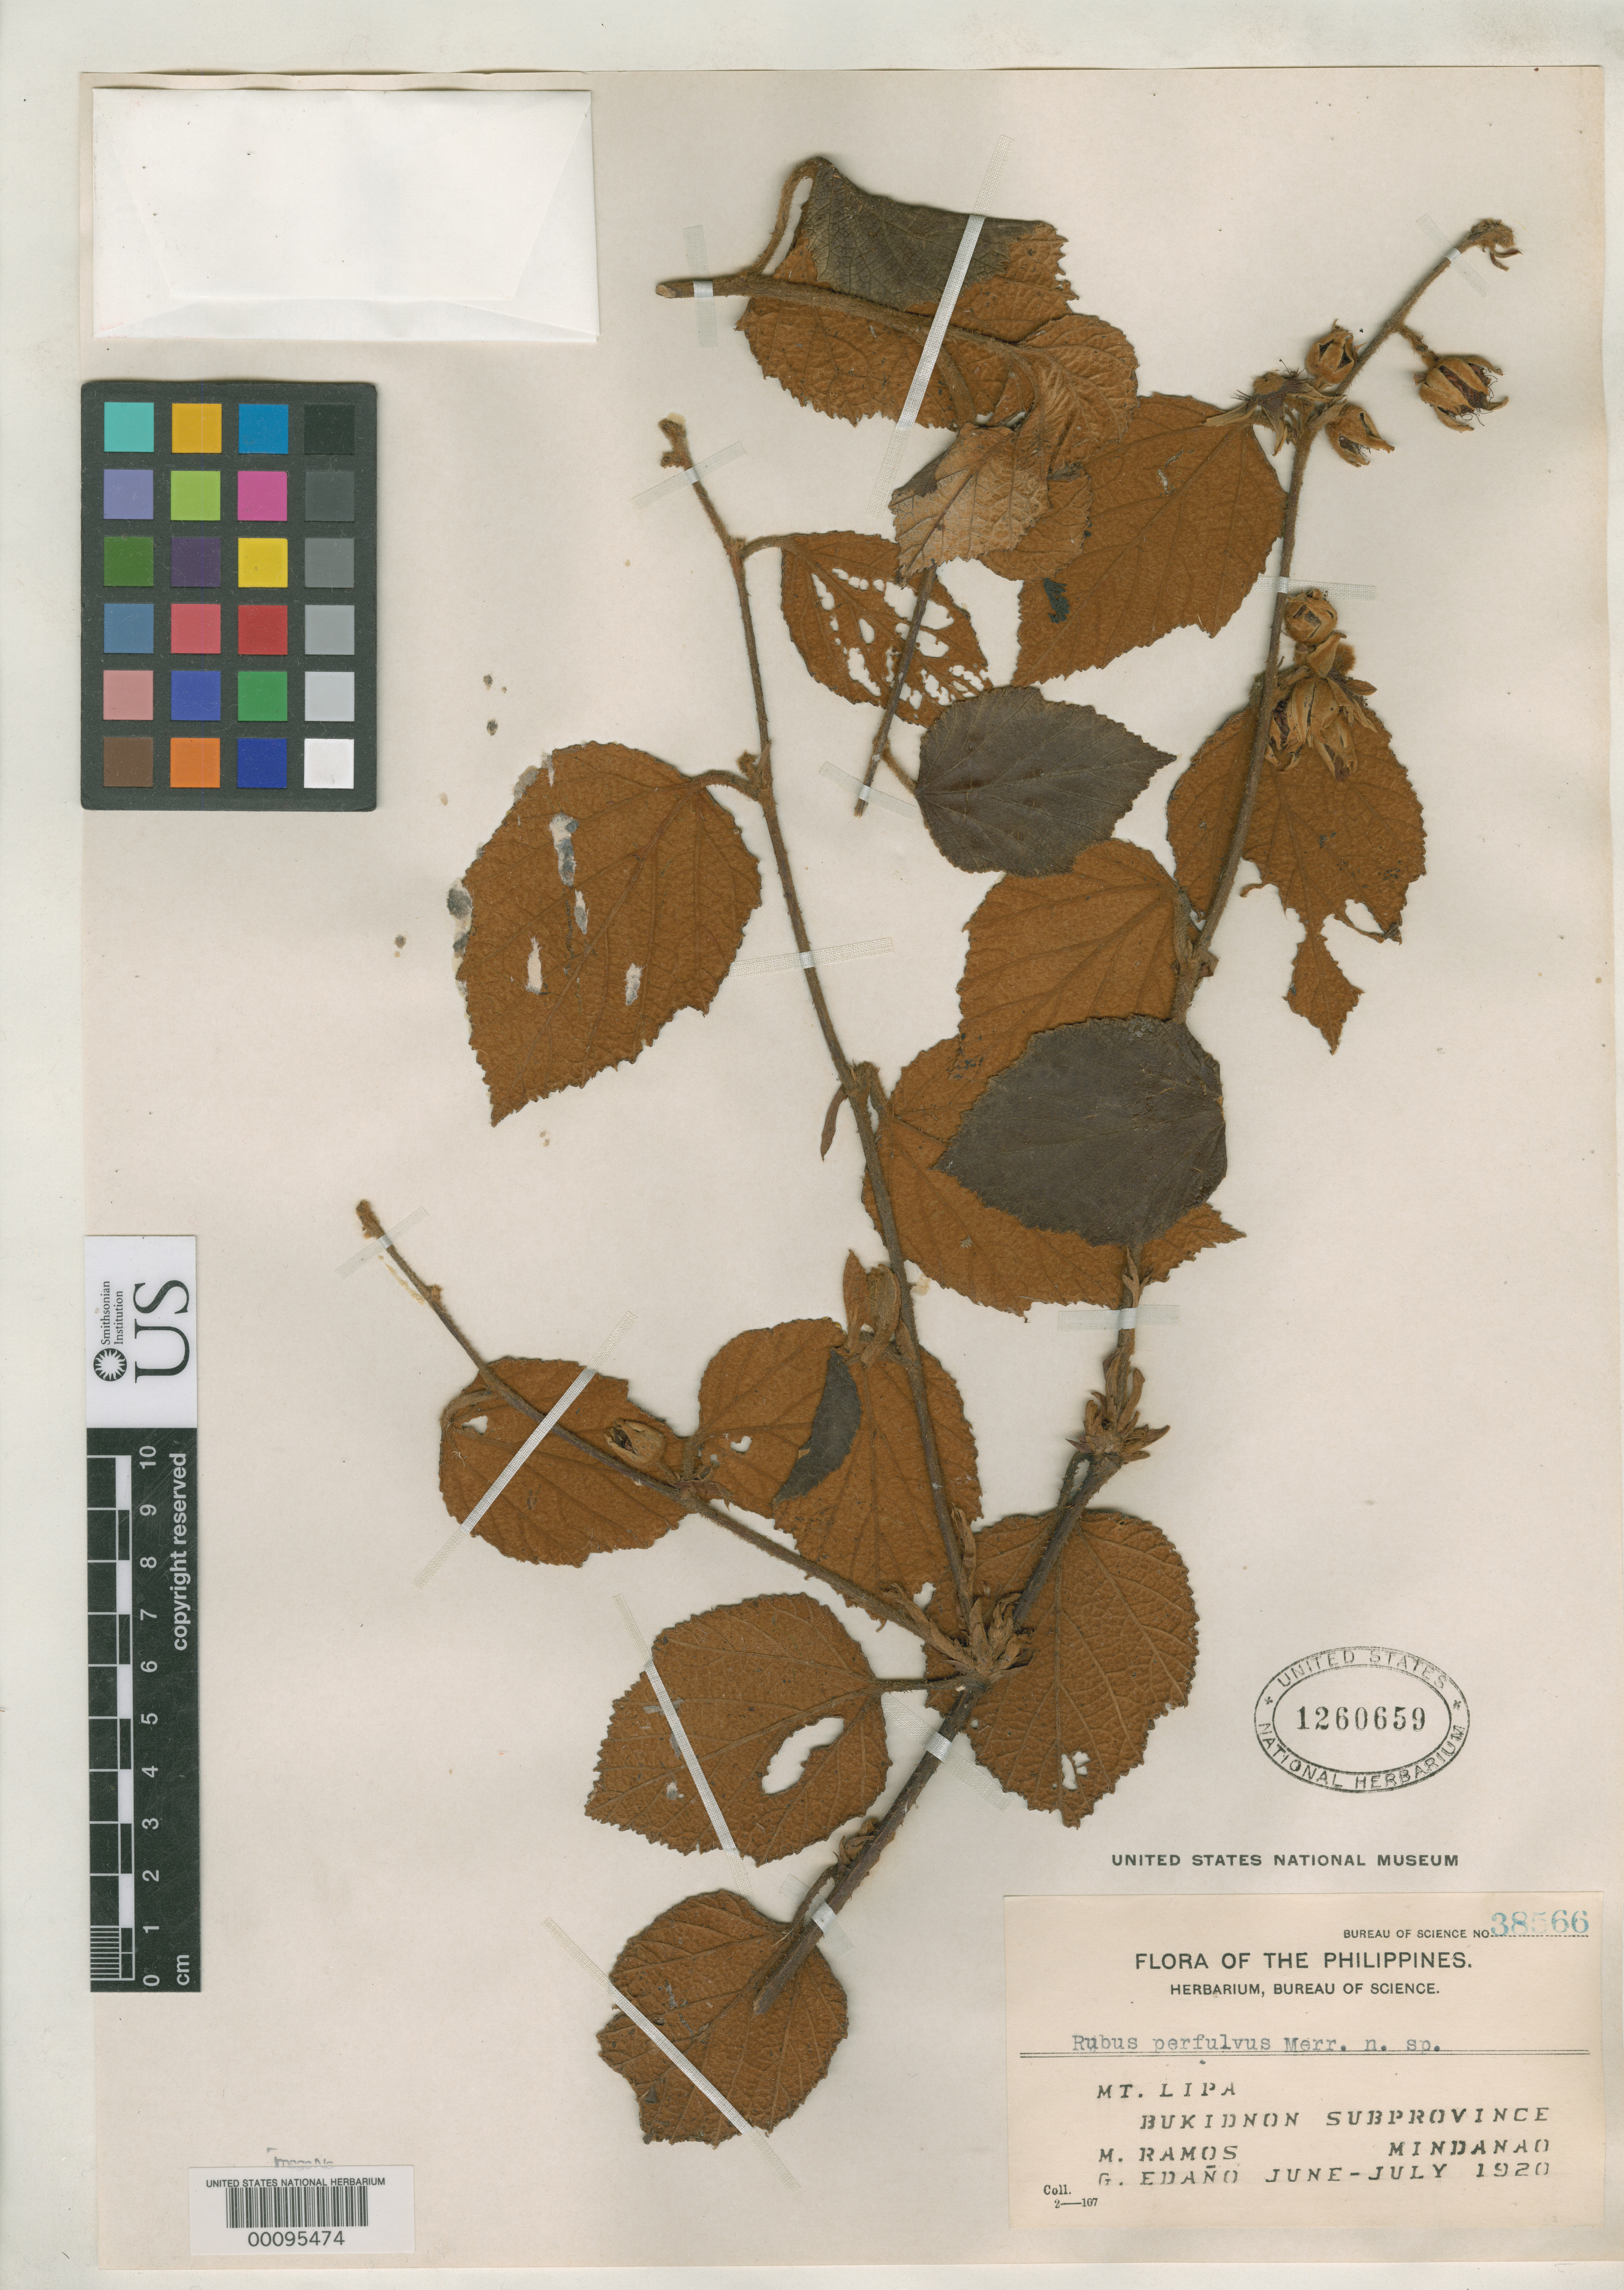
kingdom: Plantae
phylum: Tracheophyta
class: Magnoliopsida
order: Rosales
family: Rosaceae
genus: Rubus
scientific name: Rubus perfulvus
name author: Merr.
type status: Isotype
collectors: M. Ramos & G. E. Edaño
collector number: Bur. Sci. 38566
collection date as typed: Jun 1920 to -- Jul 1920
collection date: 1920-06/1920-07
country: Philippines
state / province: Northern Mindanao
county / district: Bukidnon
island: Mindanao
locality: Mt. Lipa.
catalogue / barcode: US 1260659